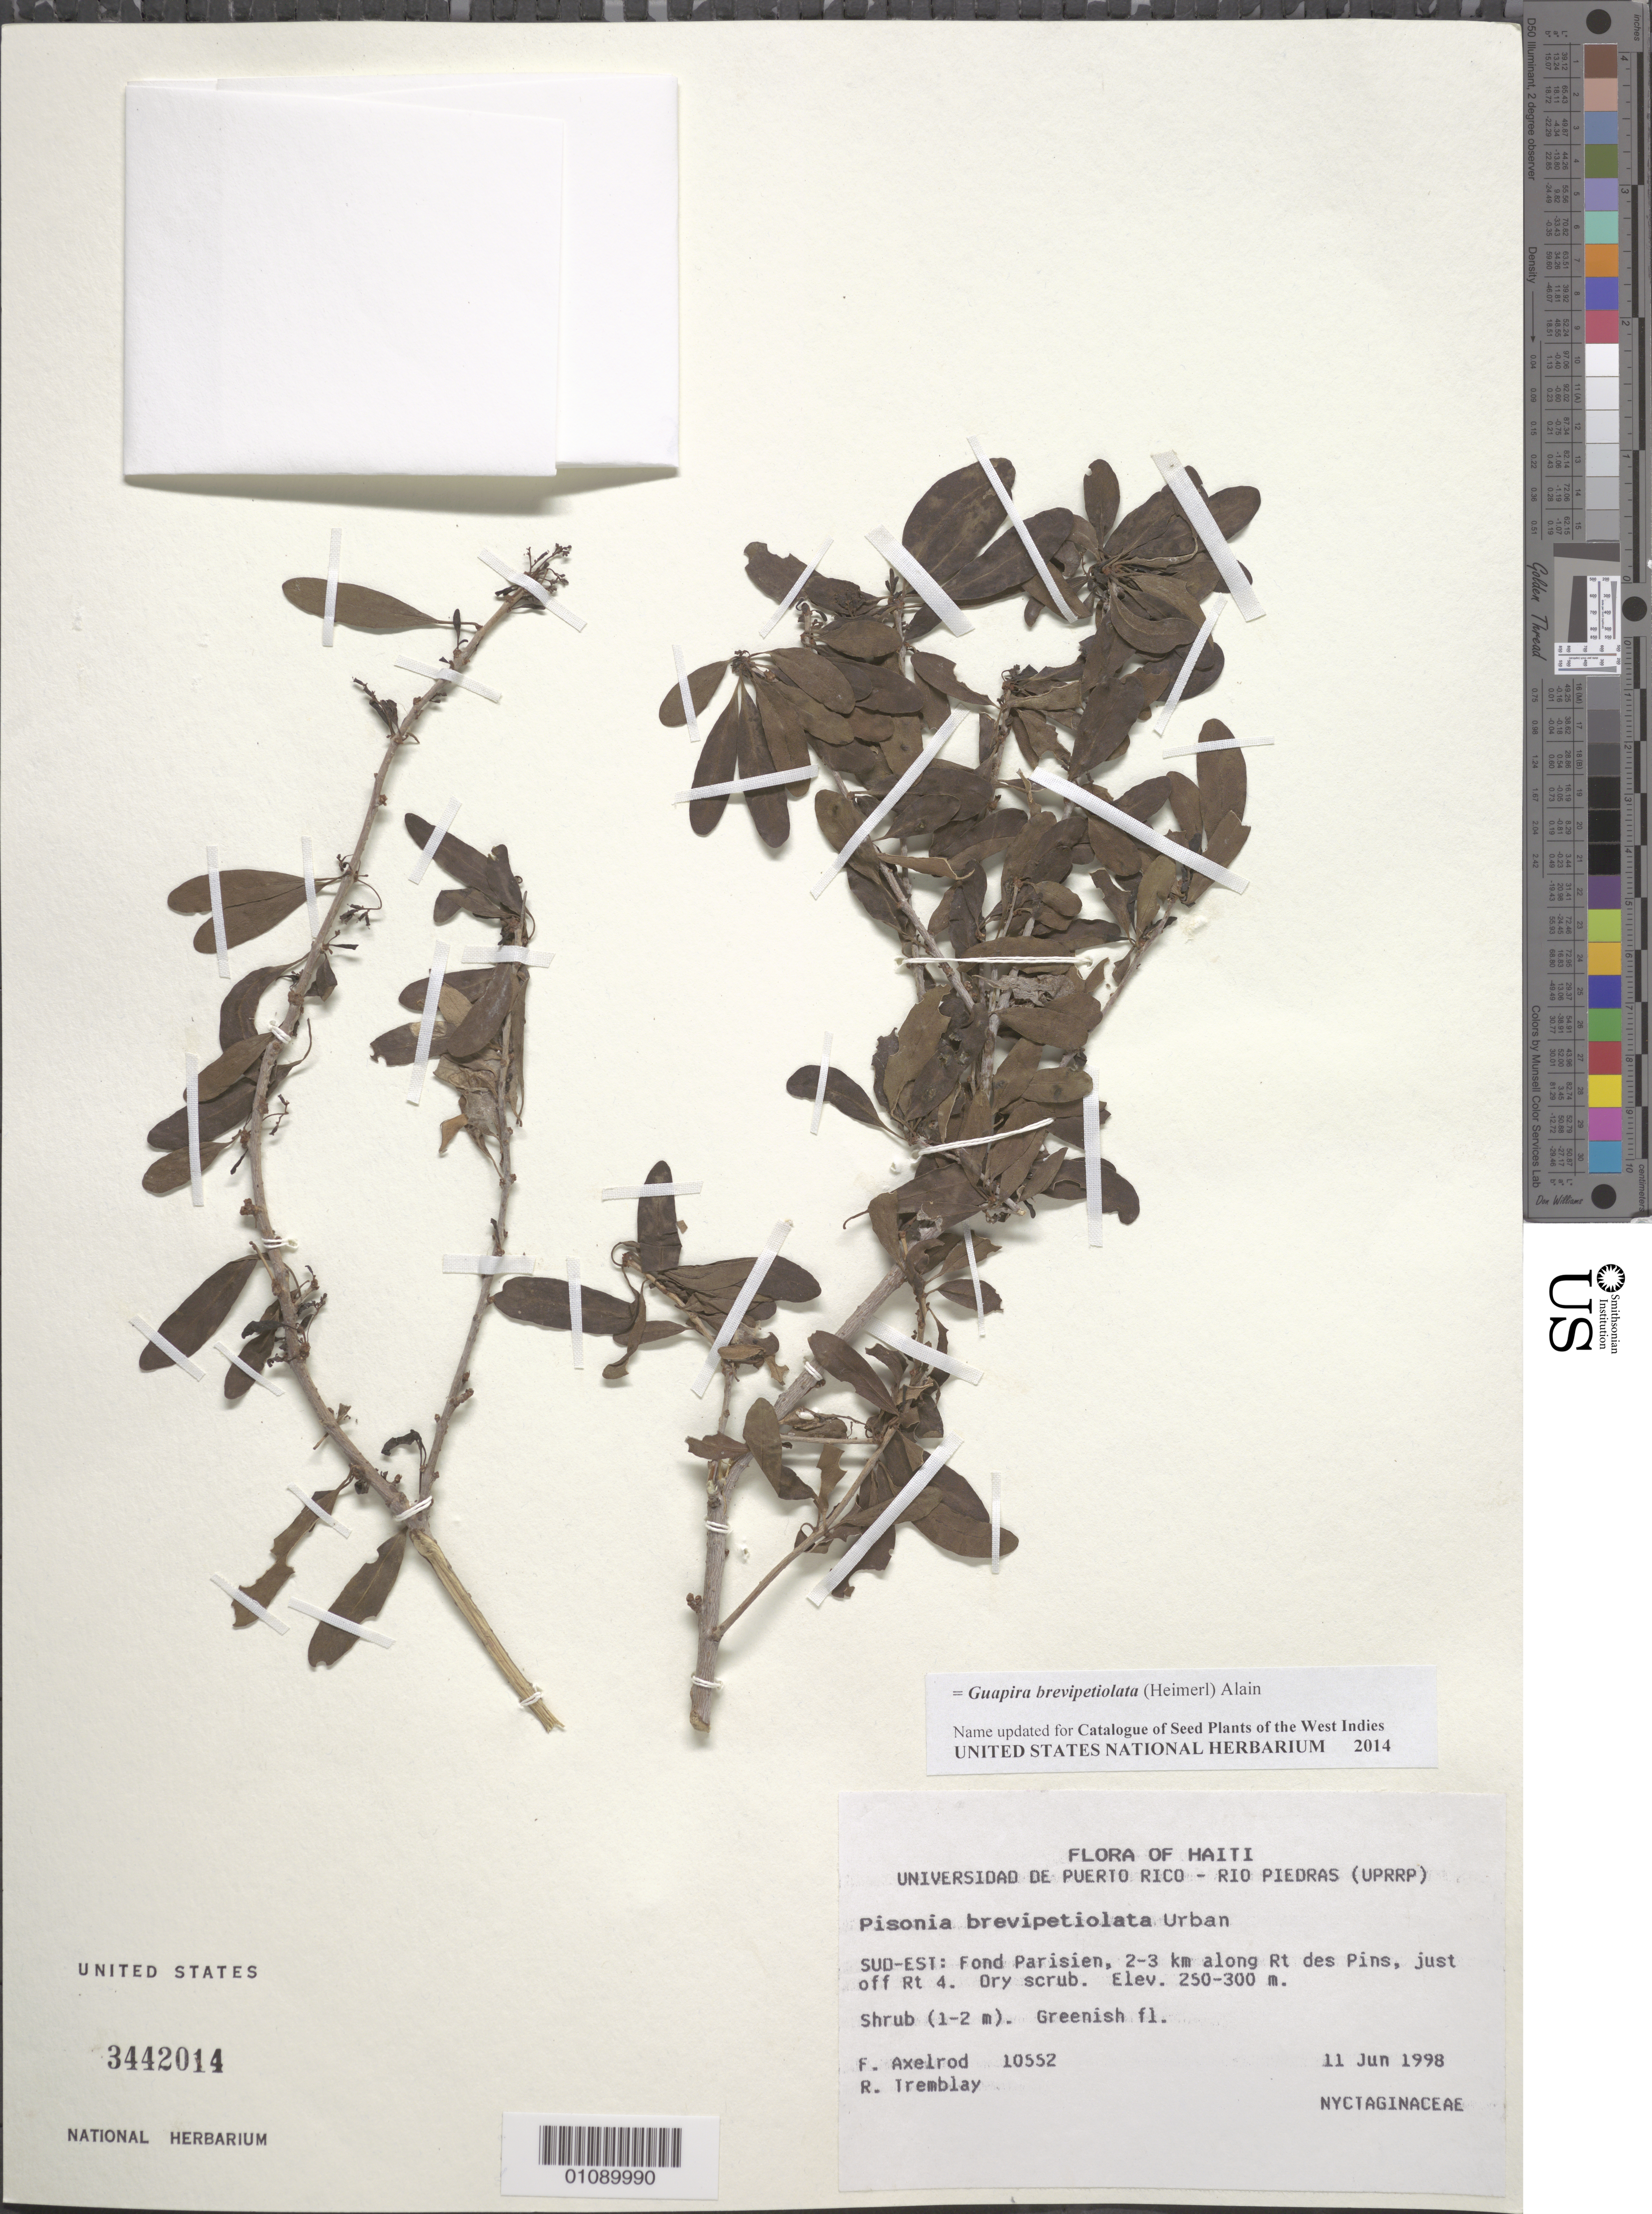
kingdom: Plantae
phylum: Tracheophyta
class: Magnoliopsida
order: Caryophyllales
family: Nyctaginaceae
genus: Guapira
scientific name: Guapira brevipetiolata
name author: (Heimerl) Alain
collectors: F. S. Axelrod & R. L. Tremblay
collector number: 10552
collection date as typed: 11 Jun 1998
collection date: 1998-06-11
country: Haiti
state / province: Sud-Est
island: Hispaniola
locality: Sud-Est: Fond Parisien, 2-3 km along Rt des Pins, just off Rt 4.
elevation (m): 250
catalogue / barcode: US 3442014